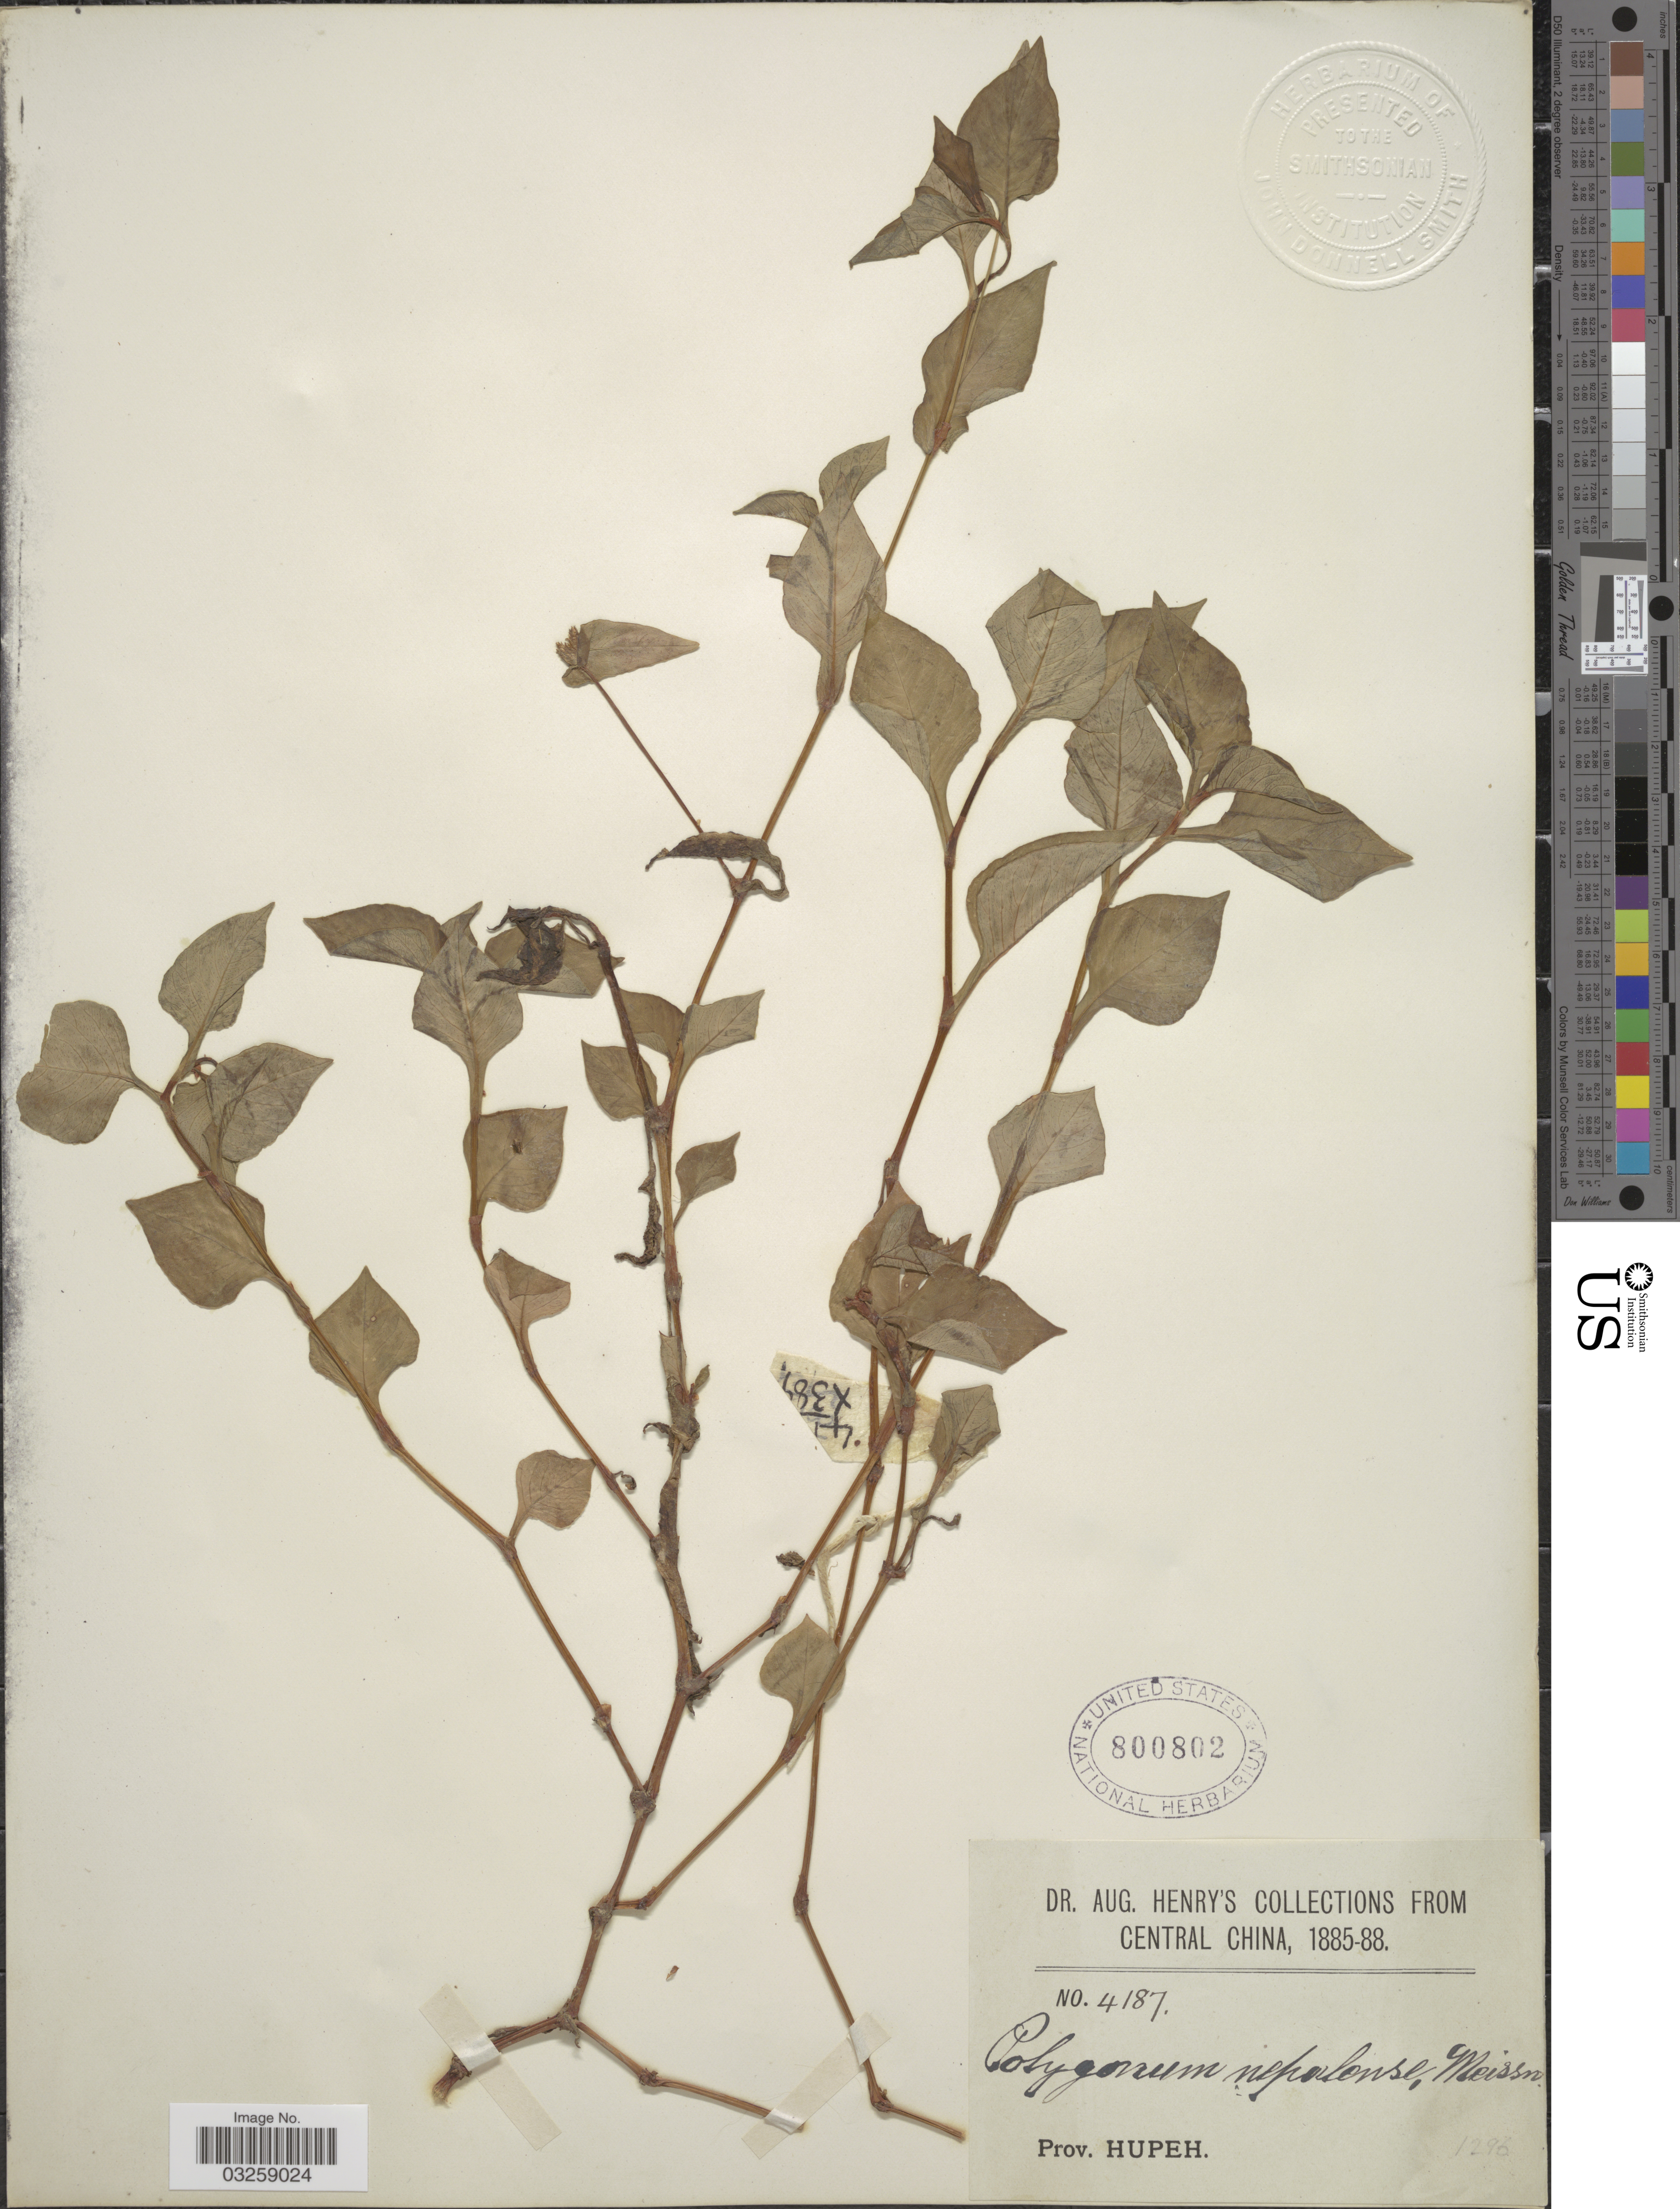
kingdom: Plantae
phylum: Tracheophyta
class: Magnoliopsida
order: Caryophyllales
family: Polygonaceae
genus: Polygonum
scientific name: Polygonum nepalense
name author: Meisn.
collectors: A. Henry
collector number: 4187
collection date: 1885/1888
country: China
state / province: Hubei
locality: Central China. Hupeh.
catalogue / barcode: US 800802